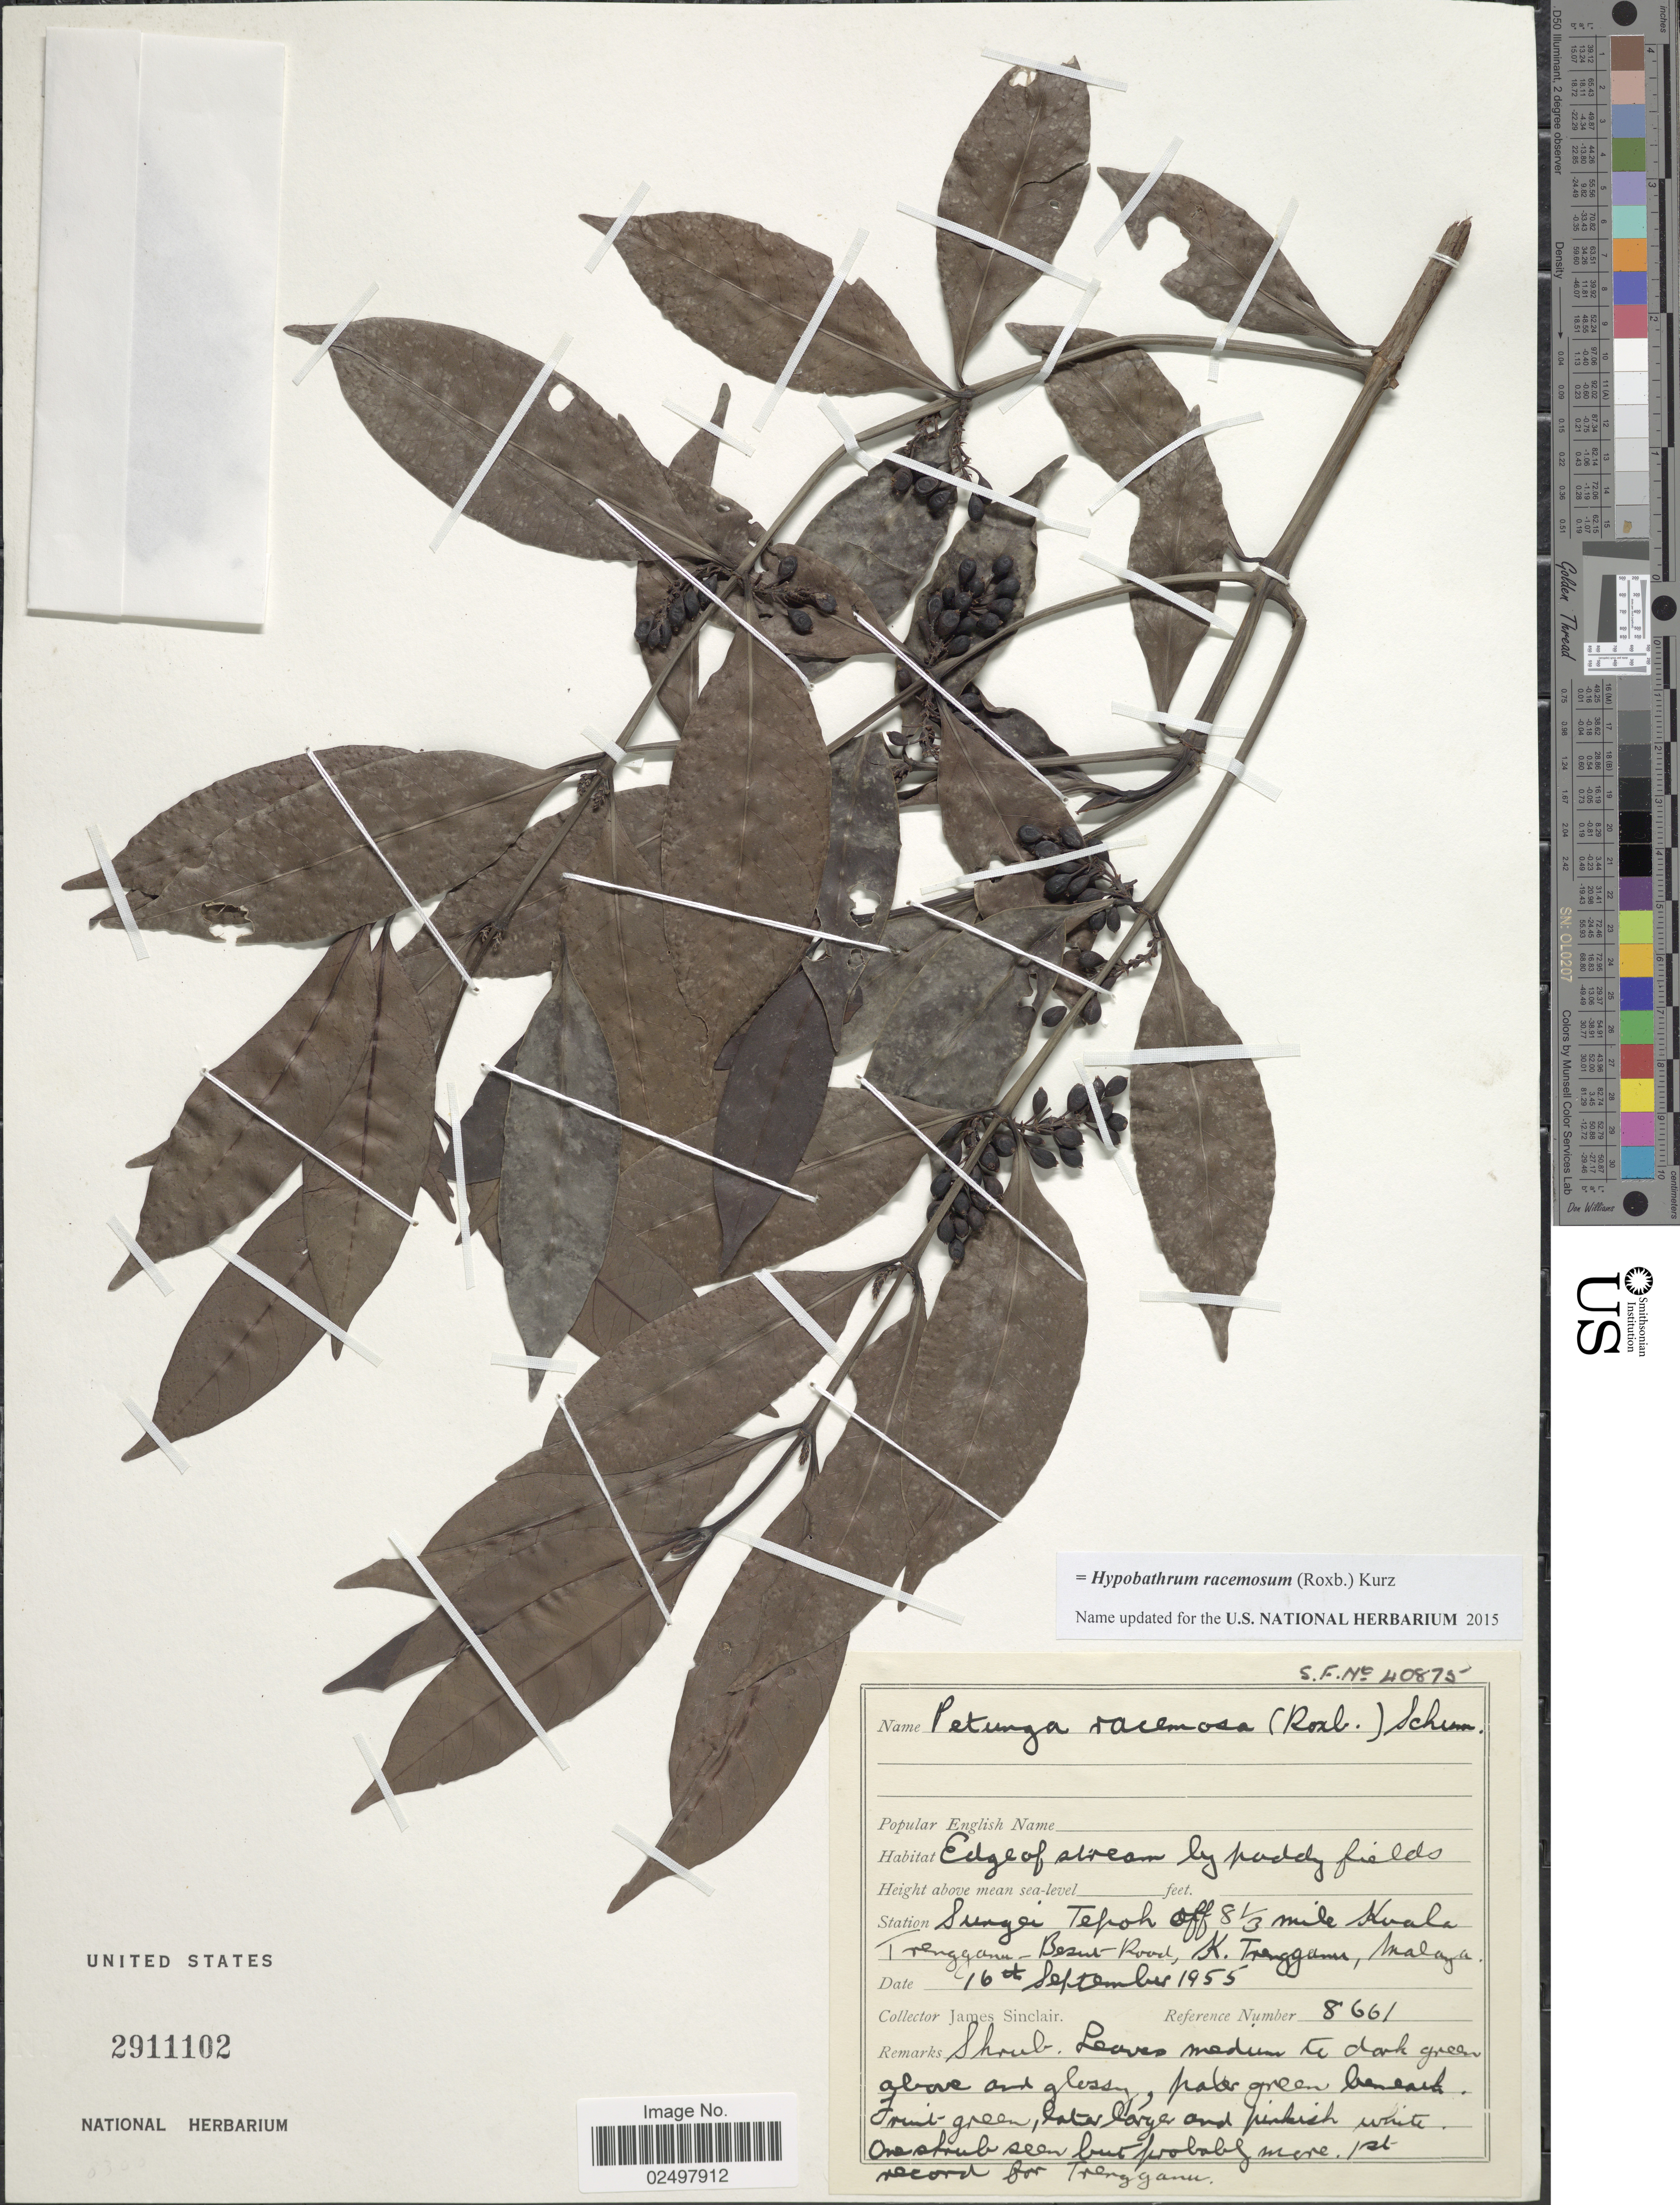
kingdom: Plantae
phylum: Tracheophyta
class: Magnoliopsida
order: Gentianales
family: Rubiaceae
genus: Hypobathrum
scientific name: Hypobathrum racemosum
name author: (Roxb.) Kurz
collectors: J. Sinclair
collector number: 8611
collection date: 1955-09-16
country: Malaysia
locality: Sungei Tepoh off 8 1/3 mile Kuala, Trenggamu-Besut-Road, K. Trenggamu, Malaya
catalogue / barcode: US 2911102